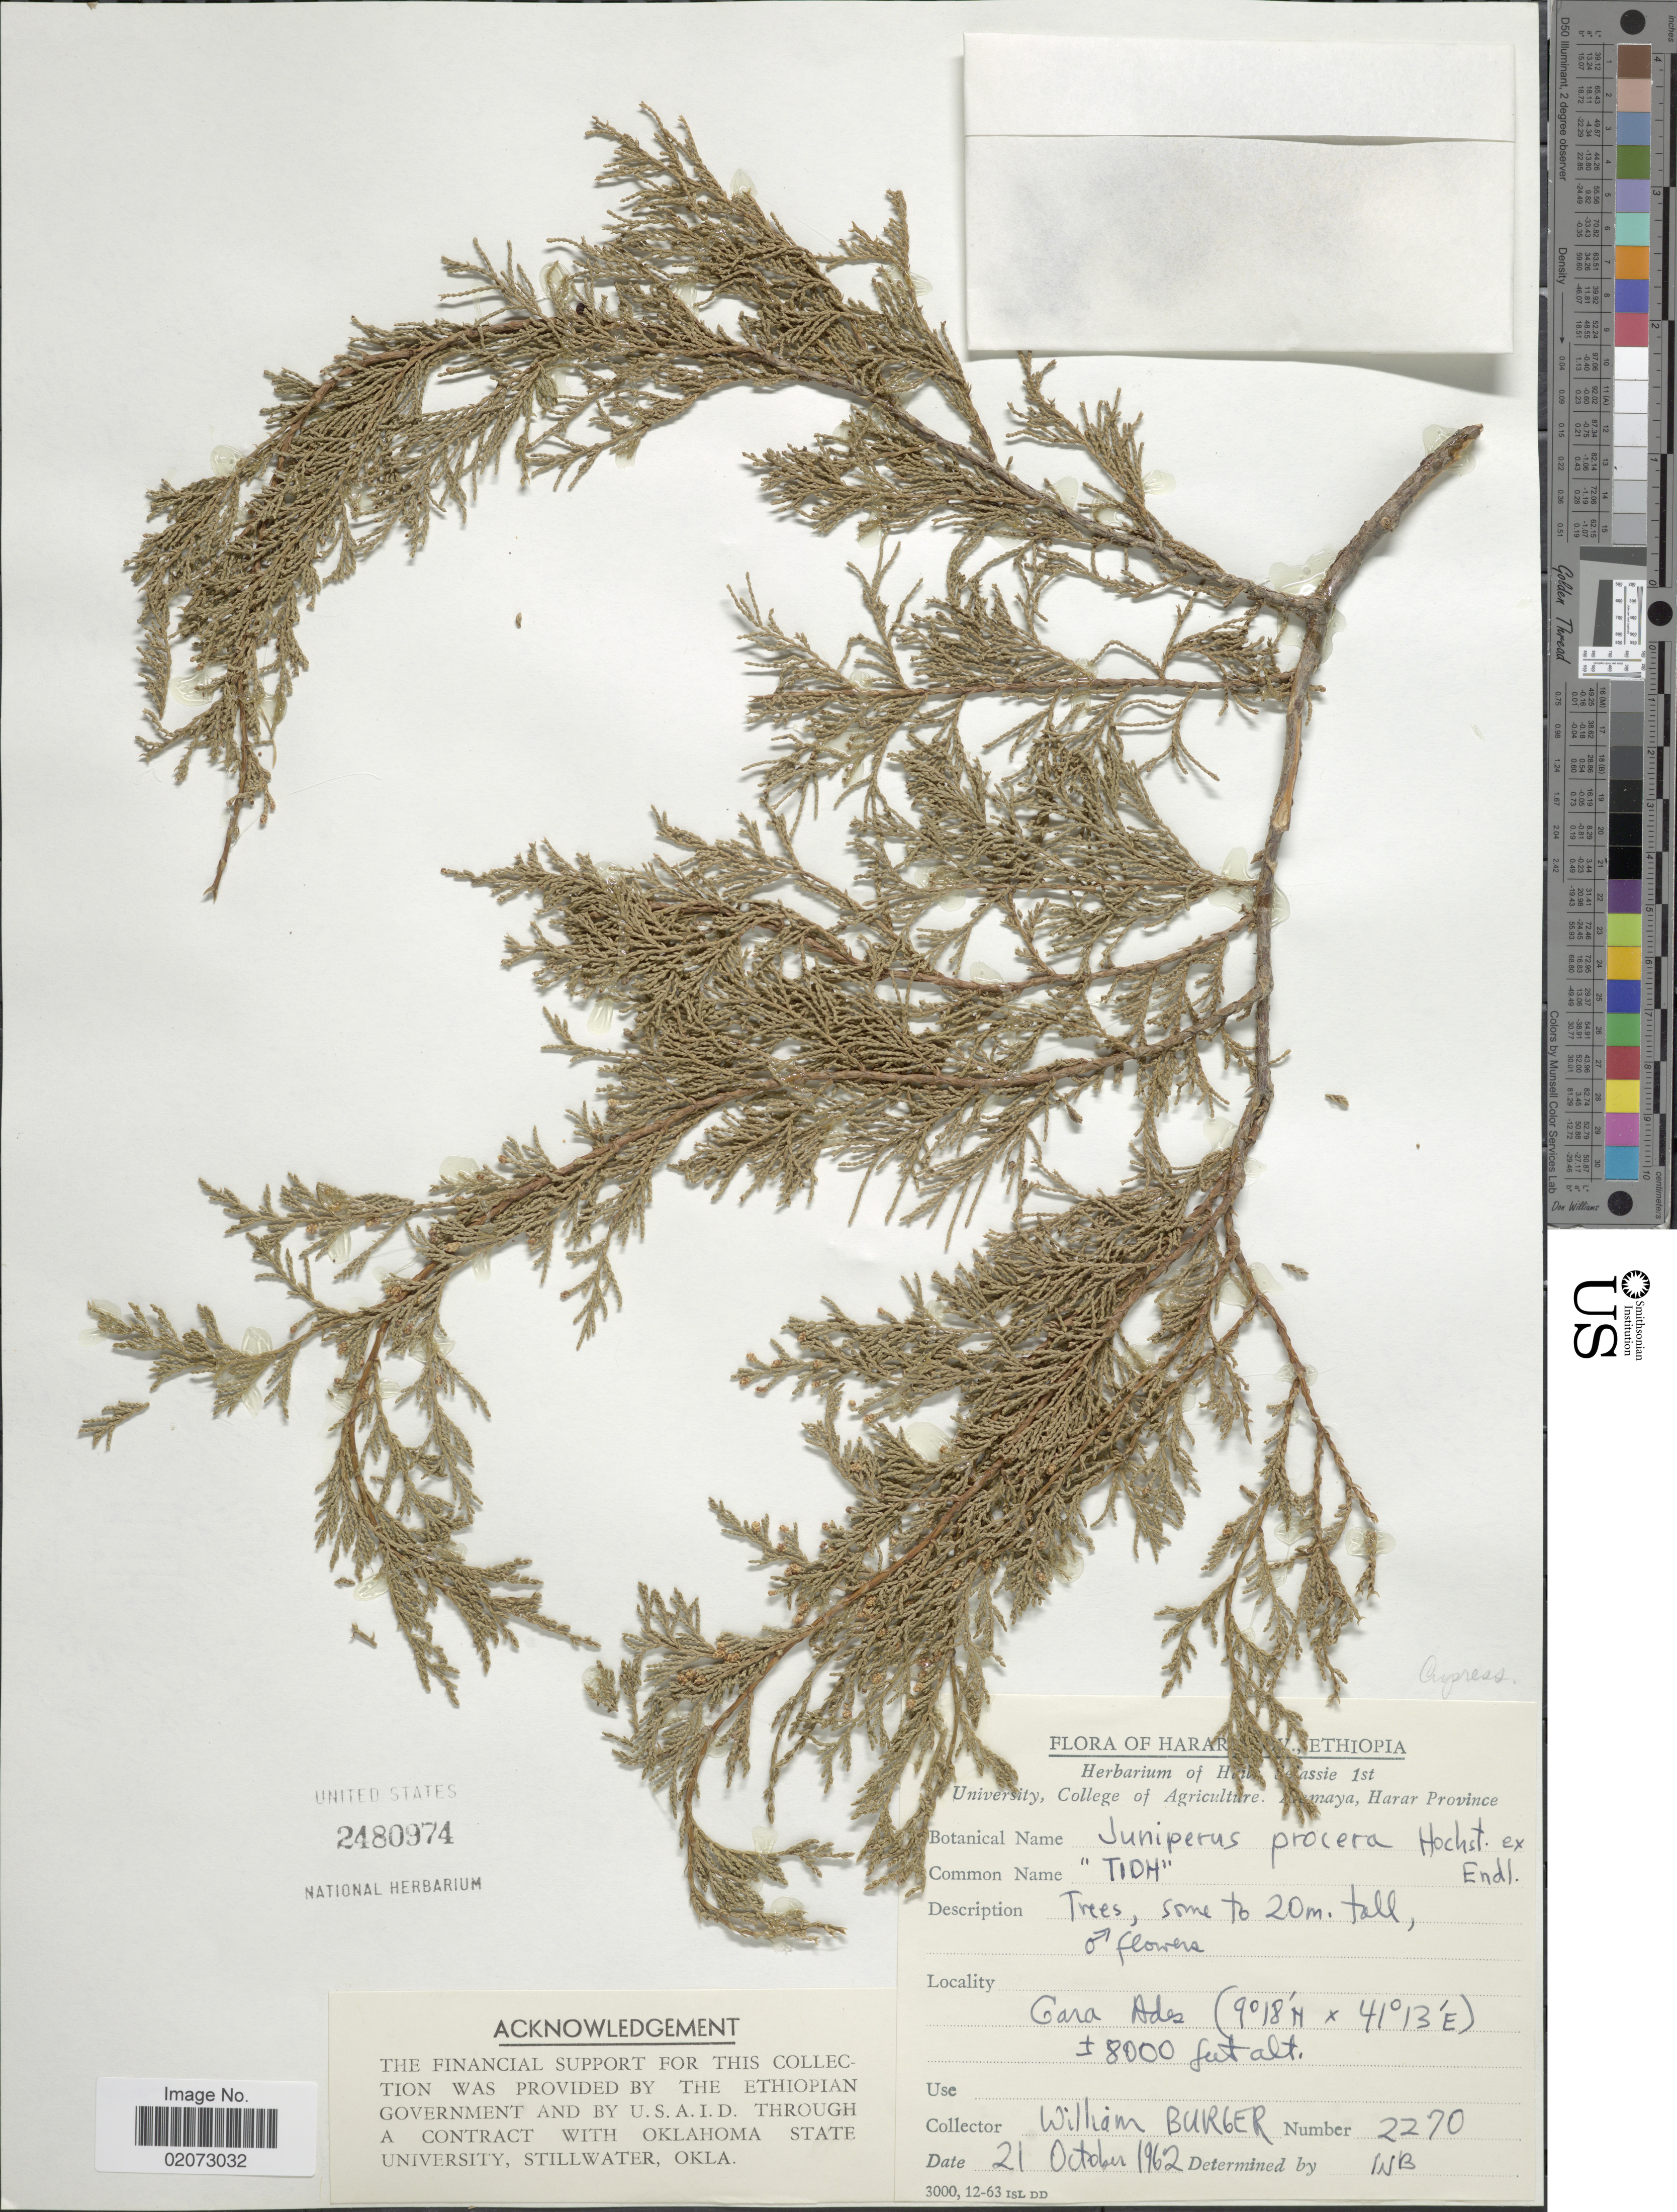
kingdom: Plantae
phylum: Tracheophyta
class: Pinopsida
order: Pinales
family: Cupressaceae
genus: Juniperus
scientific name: Juniperus procera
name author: Hochst. ex Endl.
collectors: W. Burger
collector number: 2270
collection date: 1962-10-21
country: Ethiopia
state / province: Harari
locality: Harar [illegible text] Ethiopia. Gara Ades.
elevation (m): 2438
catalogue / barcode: US 2480974